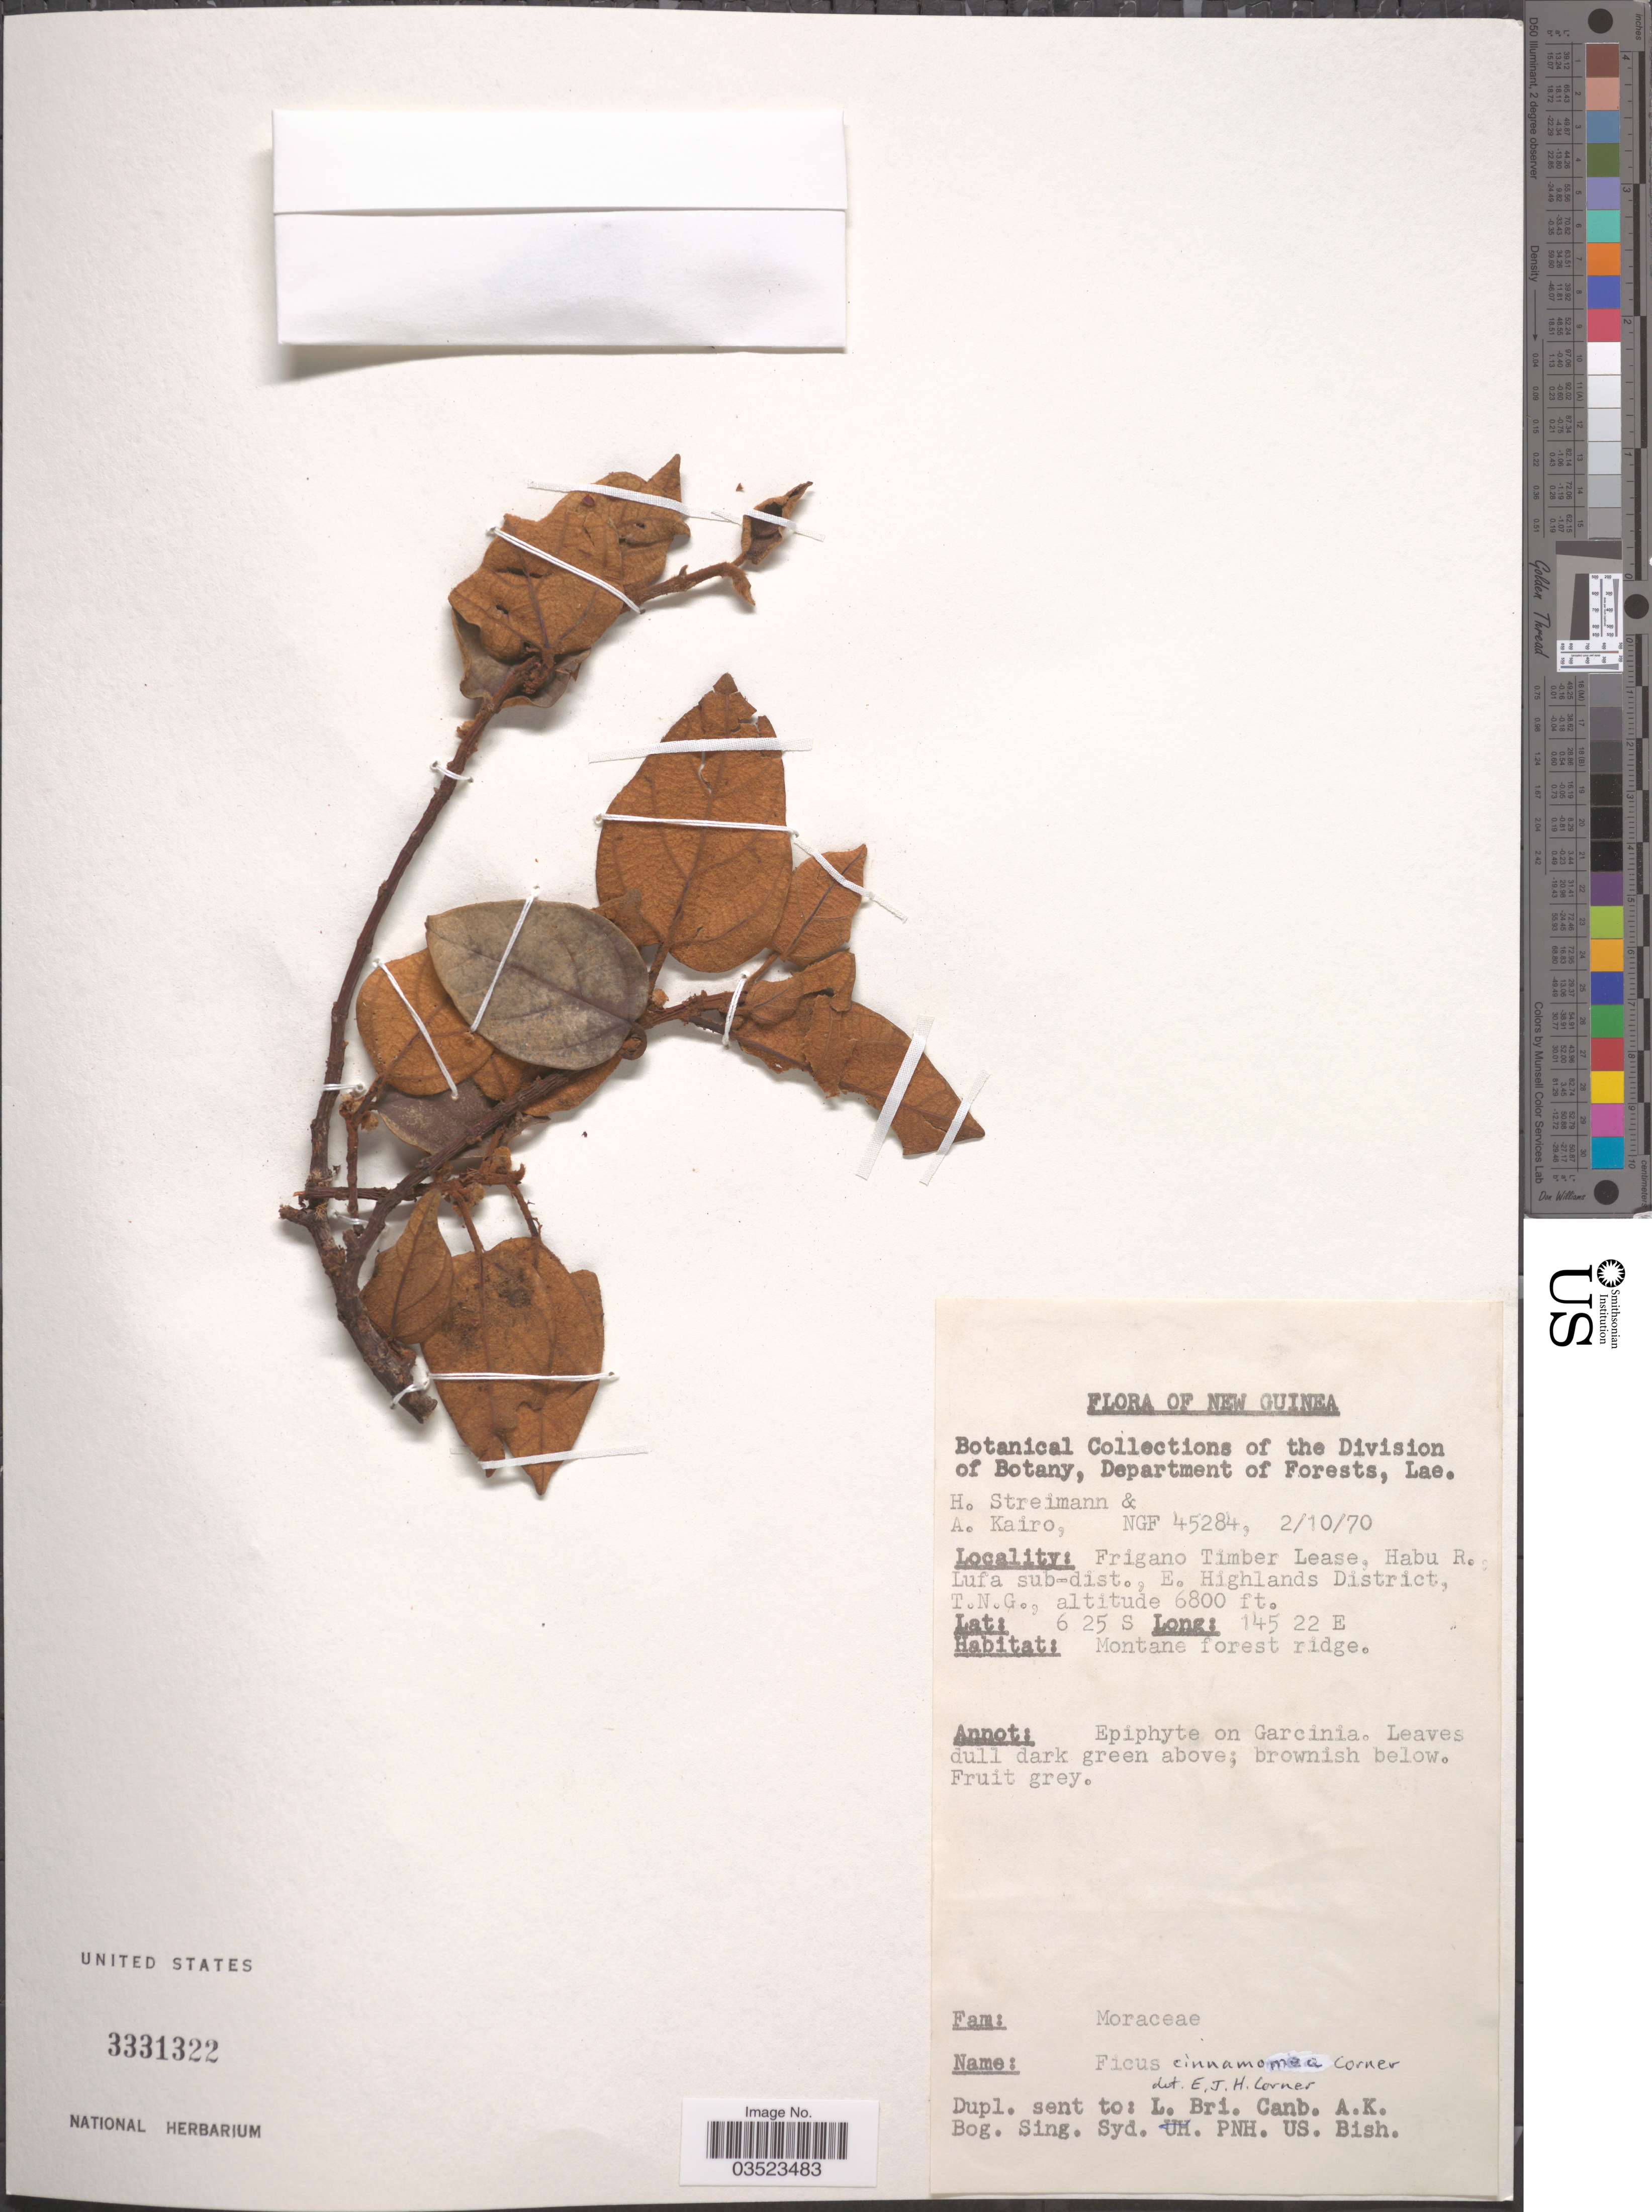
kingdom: Plantae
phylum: Tracheophyta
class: Magnoliopsida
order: Rosales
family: Moraceae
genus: Ficus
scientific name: Ficus cinnamomea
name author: Corner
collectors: H. Streimann & A. Kairo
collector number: NGF45284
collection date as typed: Transcribed d/m/y: 2/10/70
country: Papua New Guinea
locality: New Guinea. Frigano Timber Lease, Habu R. Lufa sub-dist., E. Highlands District, T.N.G.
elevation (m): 2073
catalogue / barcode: US 3331322